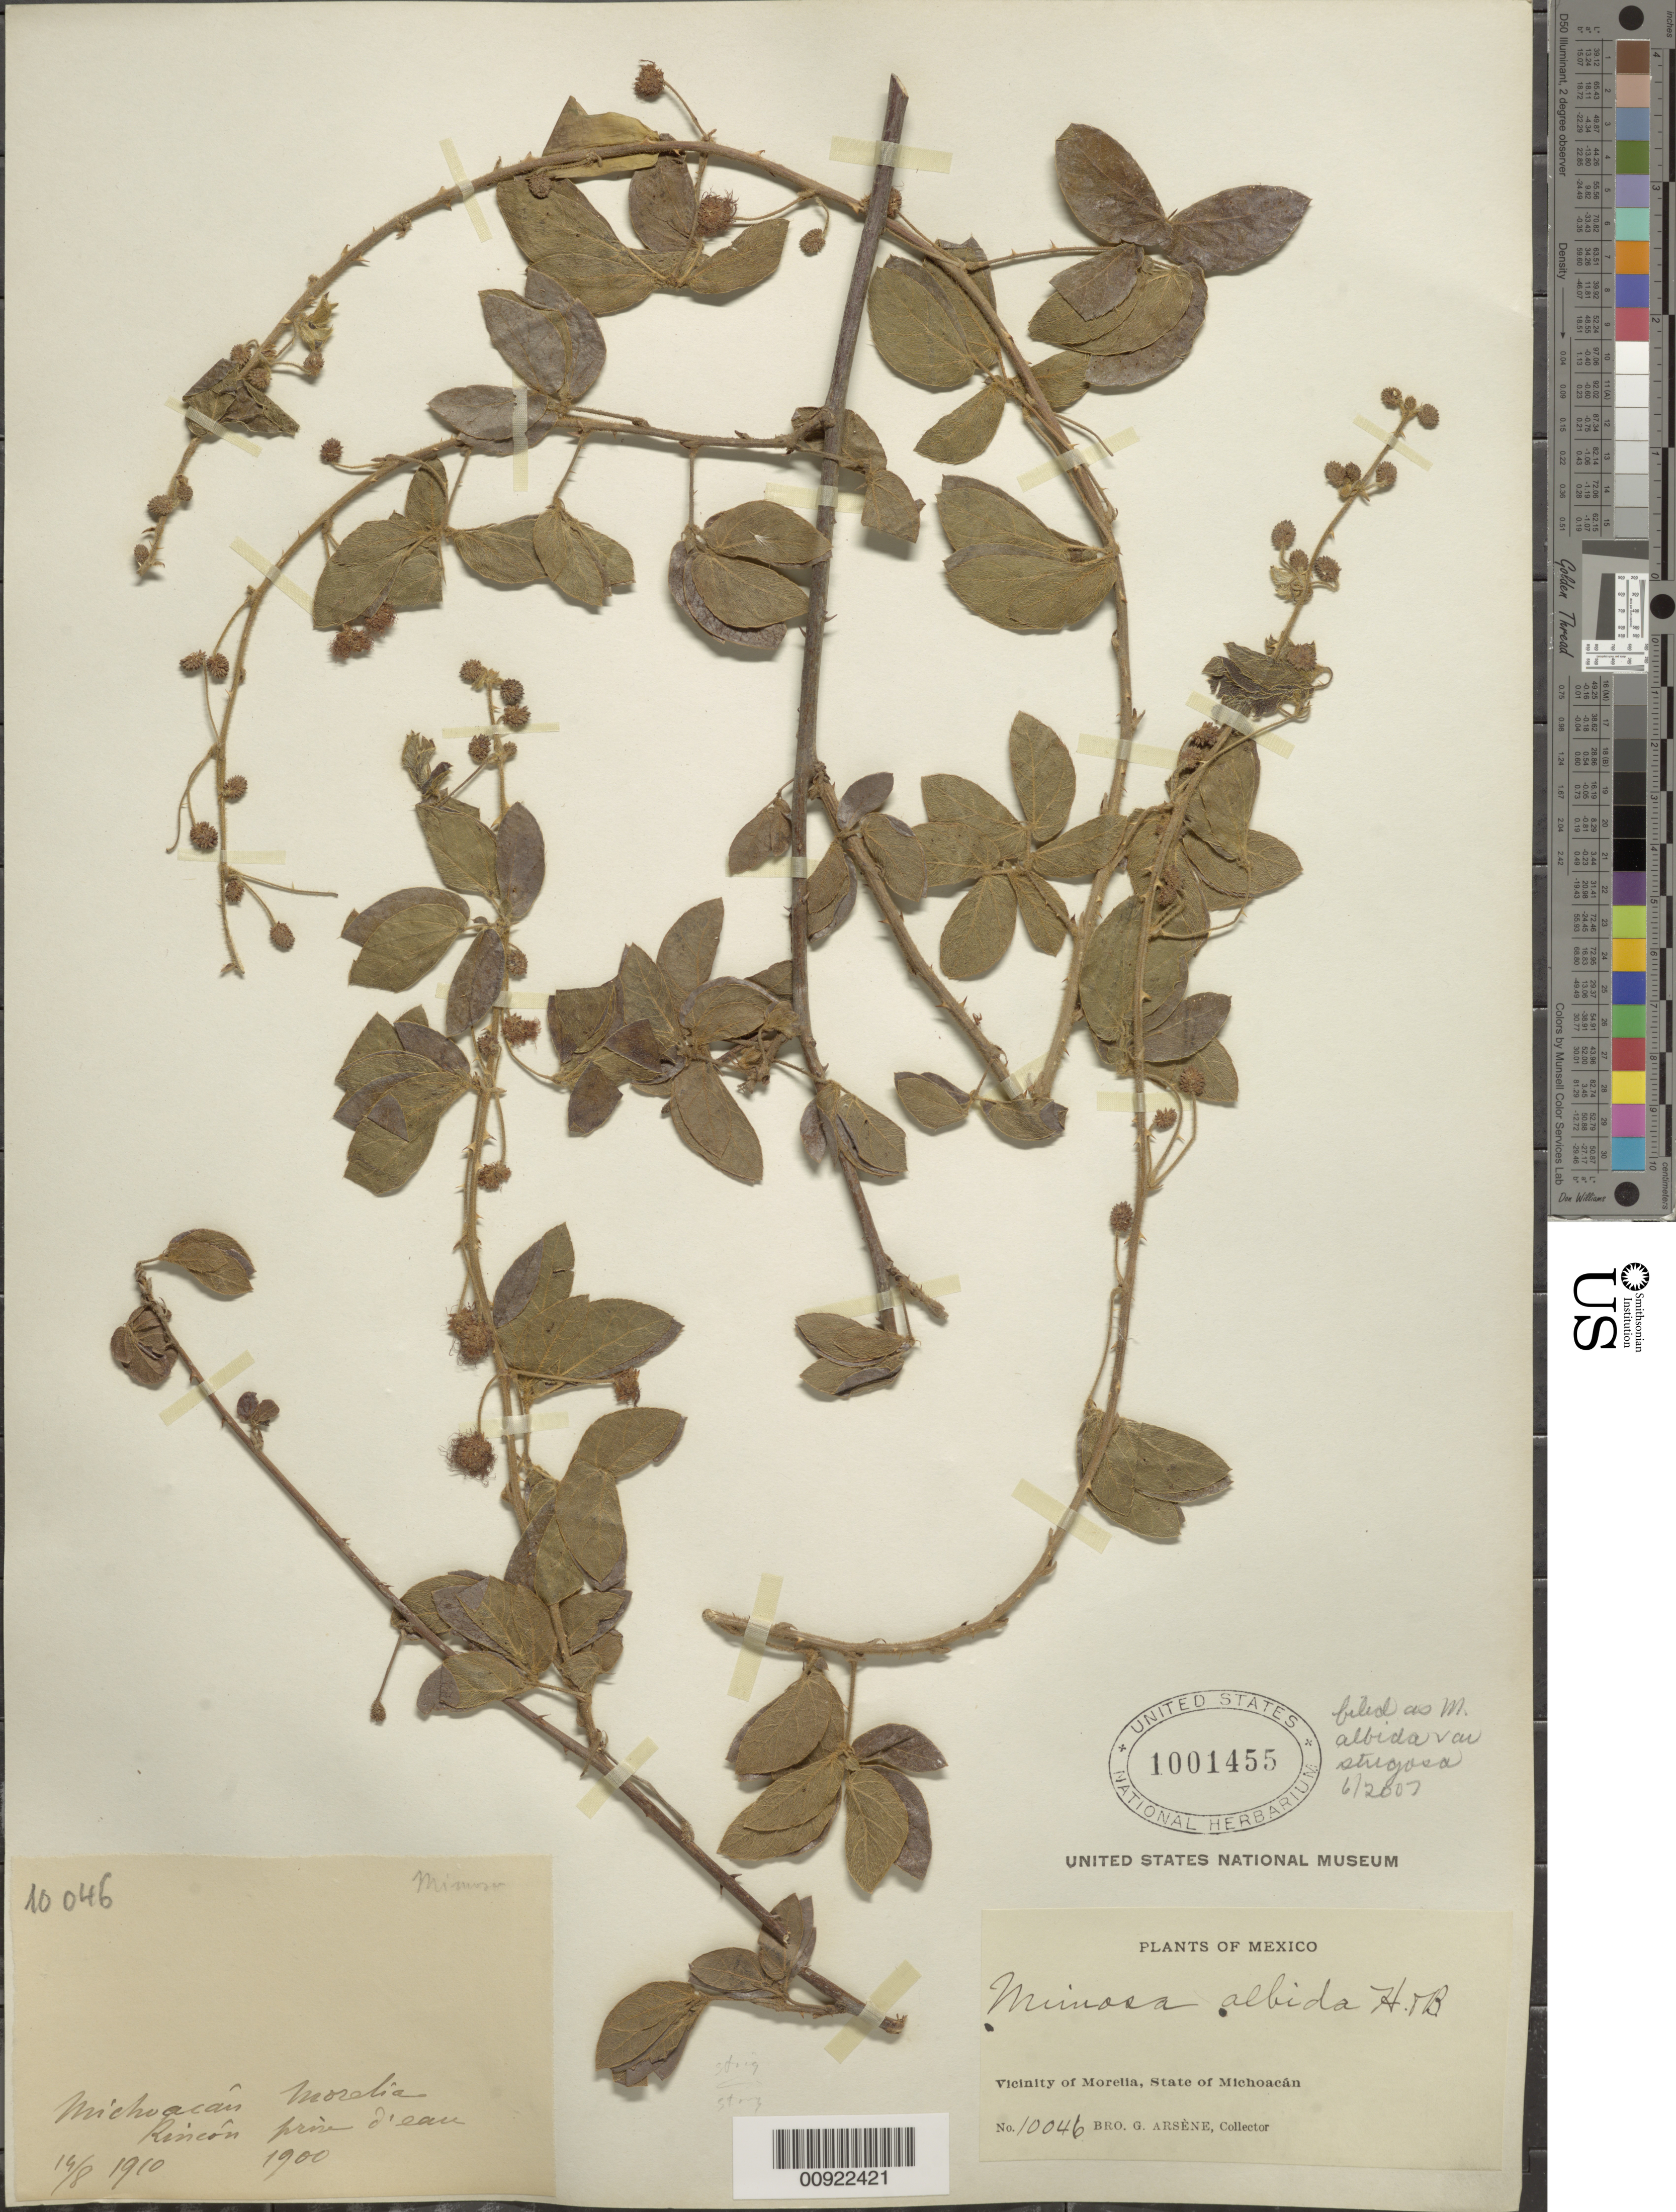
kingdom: Plantae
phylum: Tracheophyta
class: Magnoliopsida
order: Fabales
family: Fabaceae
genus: Mimosa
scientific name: Mimosa albida var. strigosa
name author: (Willd.) B.L. Rob.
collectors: Bro. G. Arsène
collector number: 10046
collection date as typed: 14 Aug 1910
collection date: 1910-08-14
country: Mexico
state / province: Michoacán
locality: Rincón près d'eau. Vicinity of Morelia, State of Michoacán.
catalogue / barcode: US 1001455